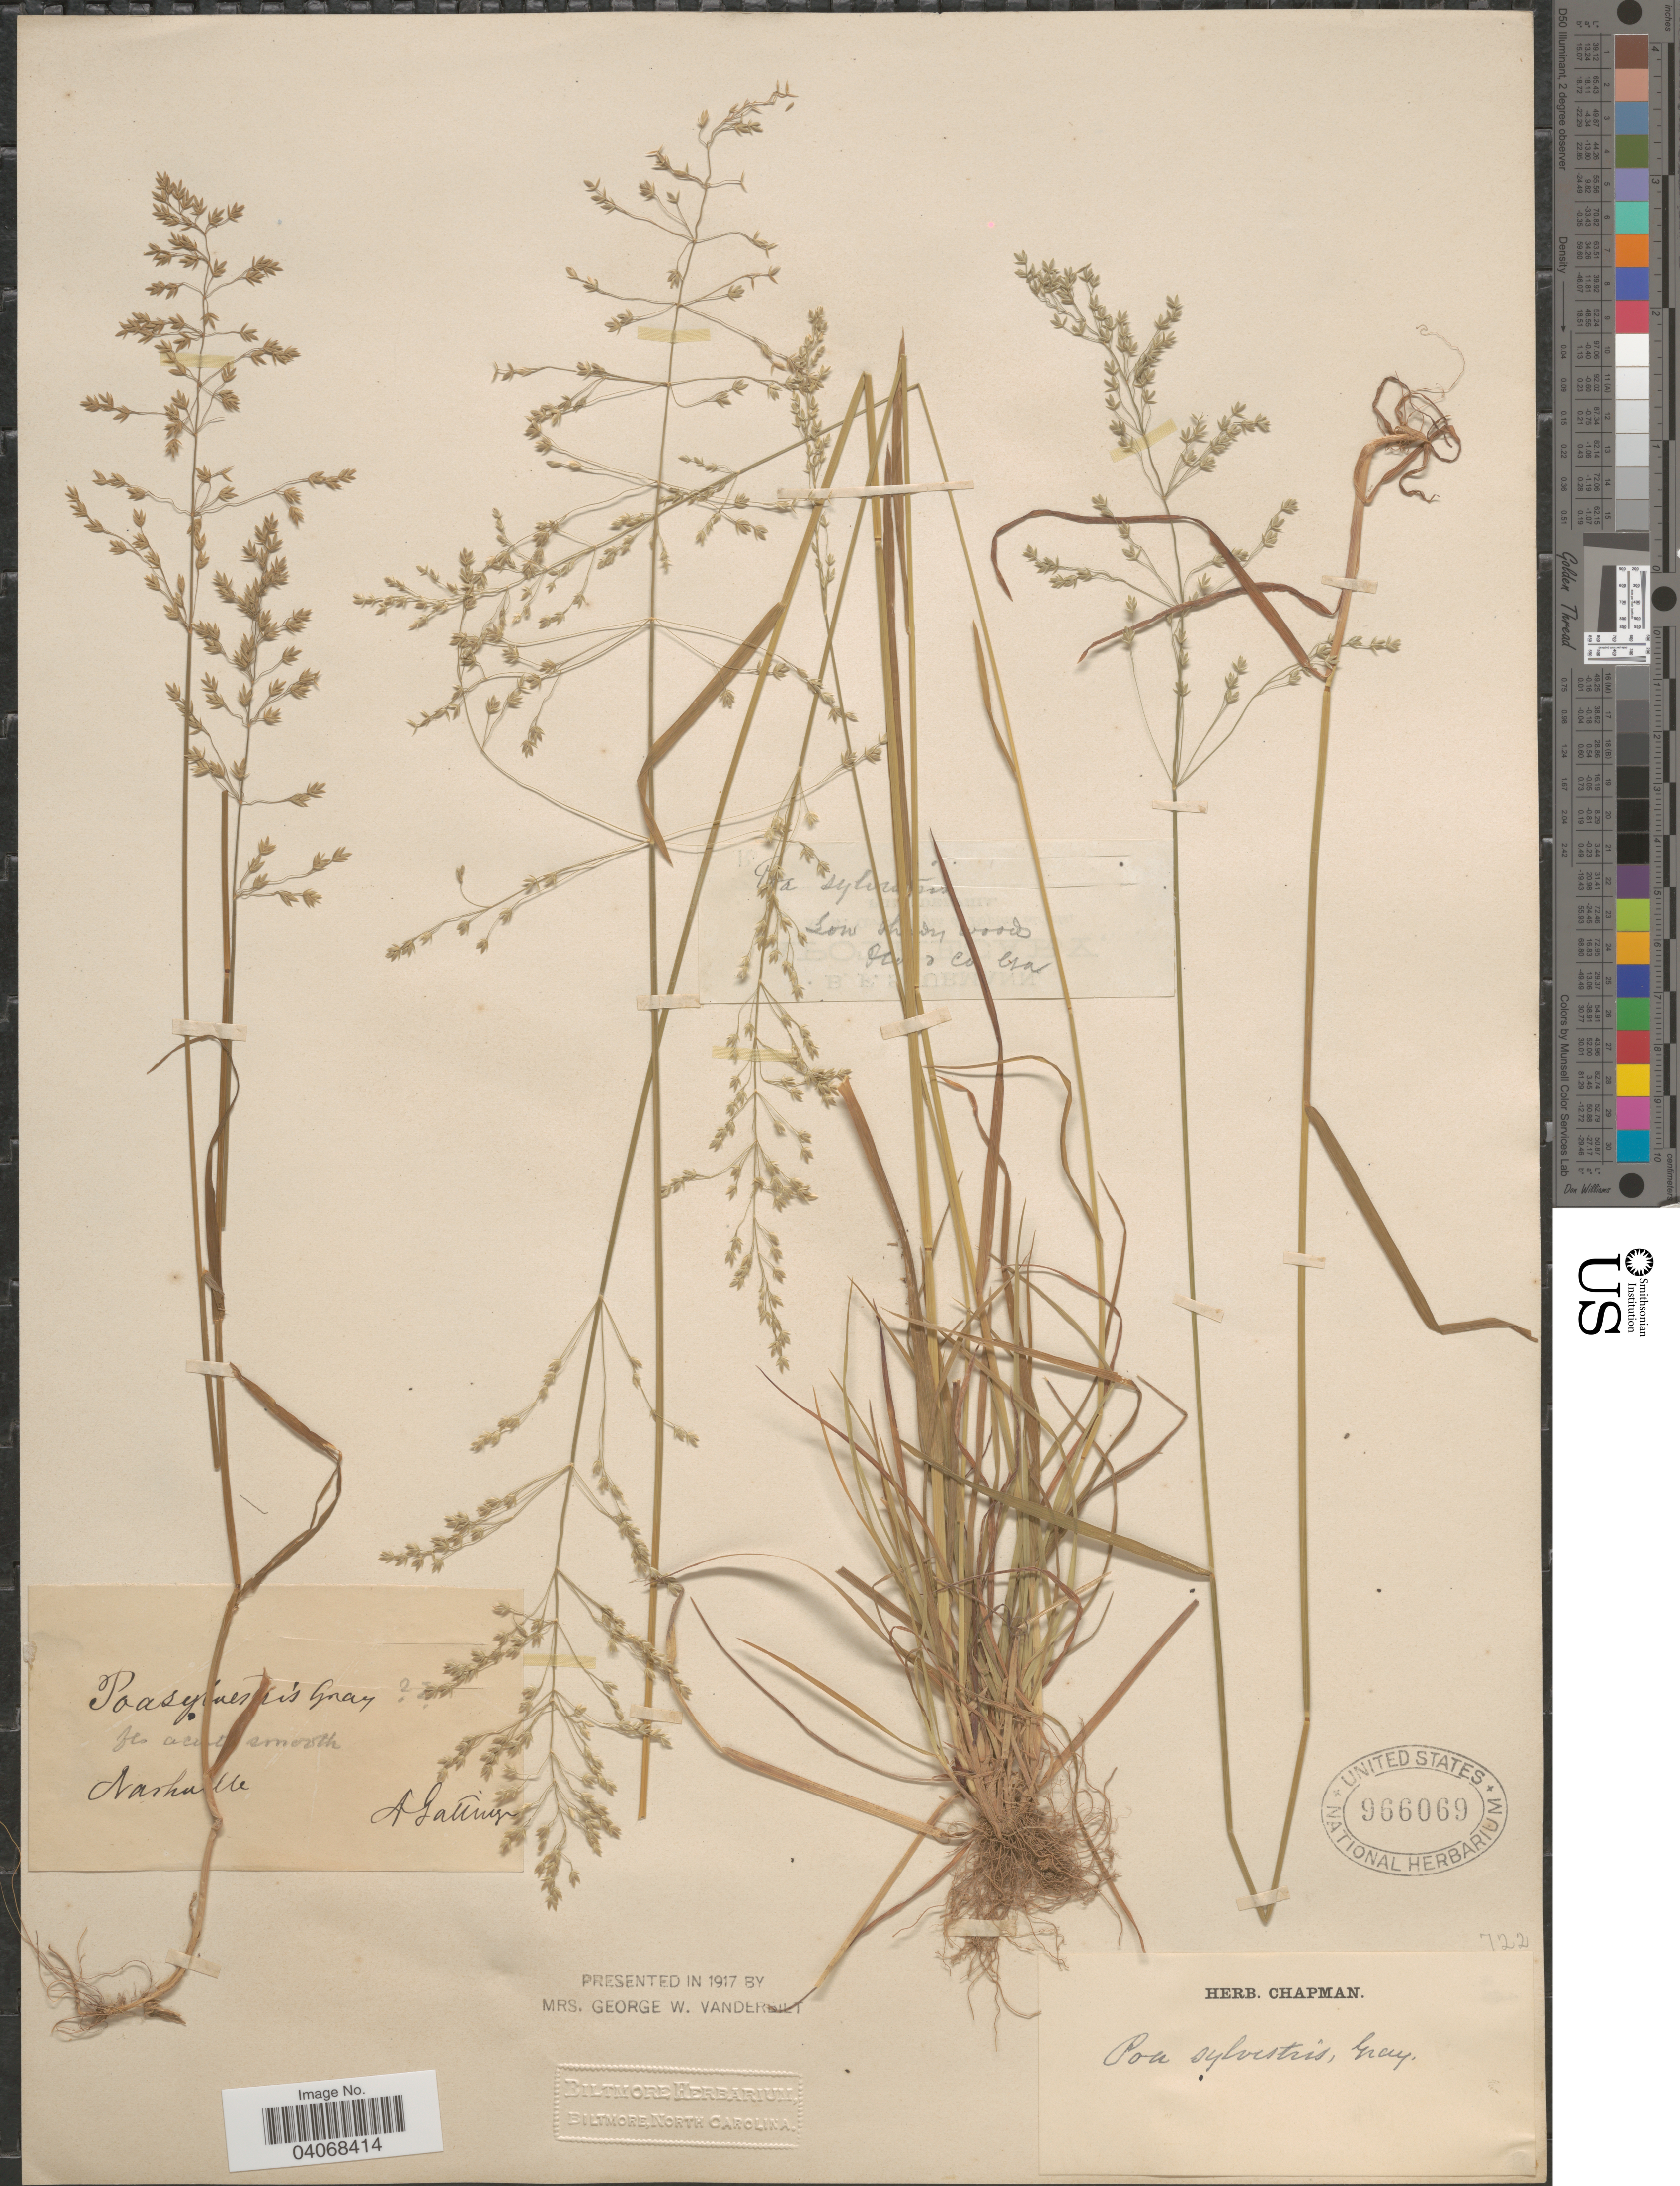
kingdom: Plantae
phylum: Tracheophyta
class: Liliopsida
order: Poales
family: Poaceae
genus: Poa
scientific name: Poa sylvestris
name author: A. Gray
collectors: A. Gattinger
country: United States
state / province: Tennessee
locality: Nashville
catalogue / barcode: US 966069